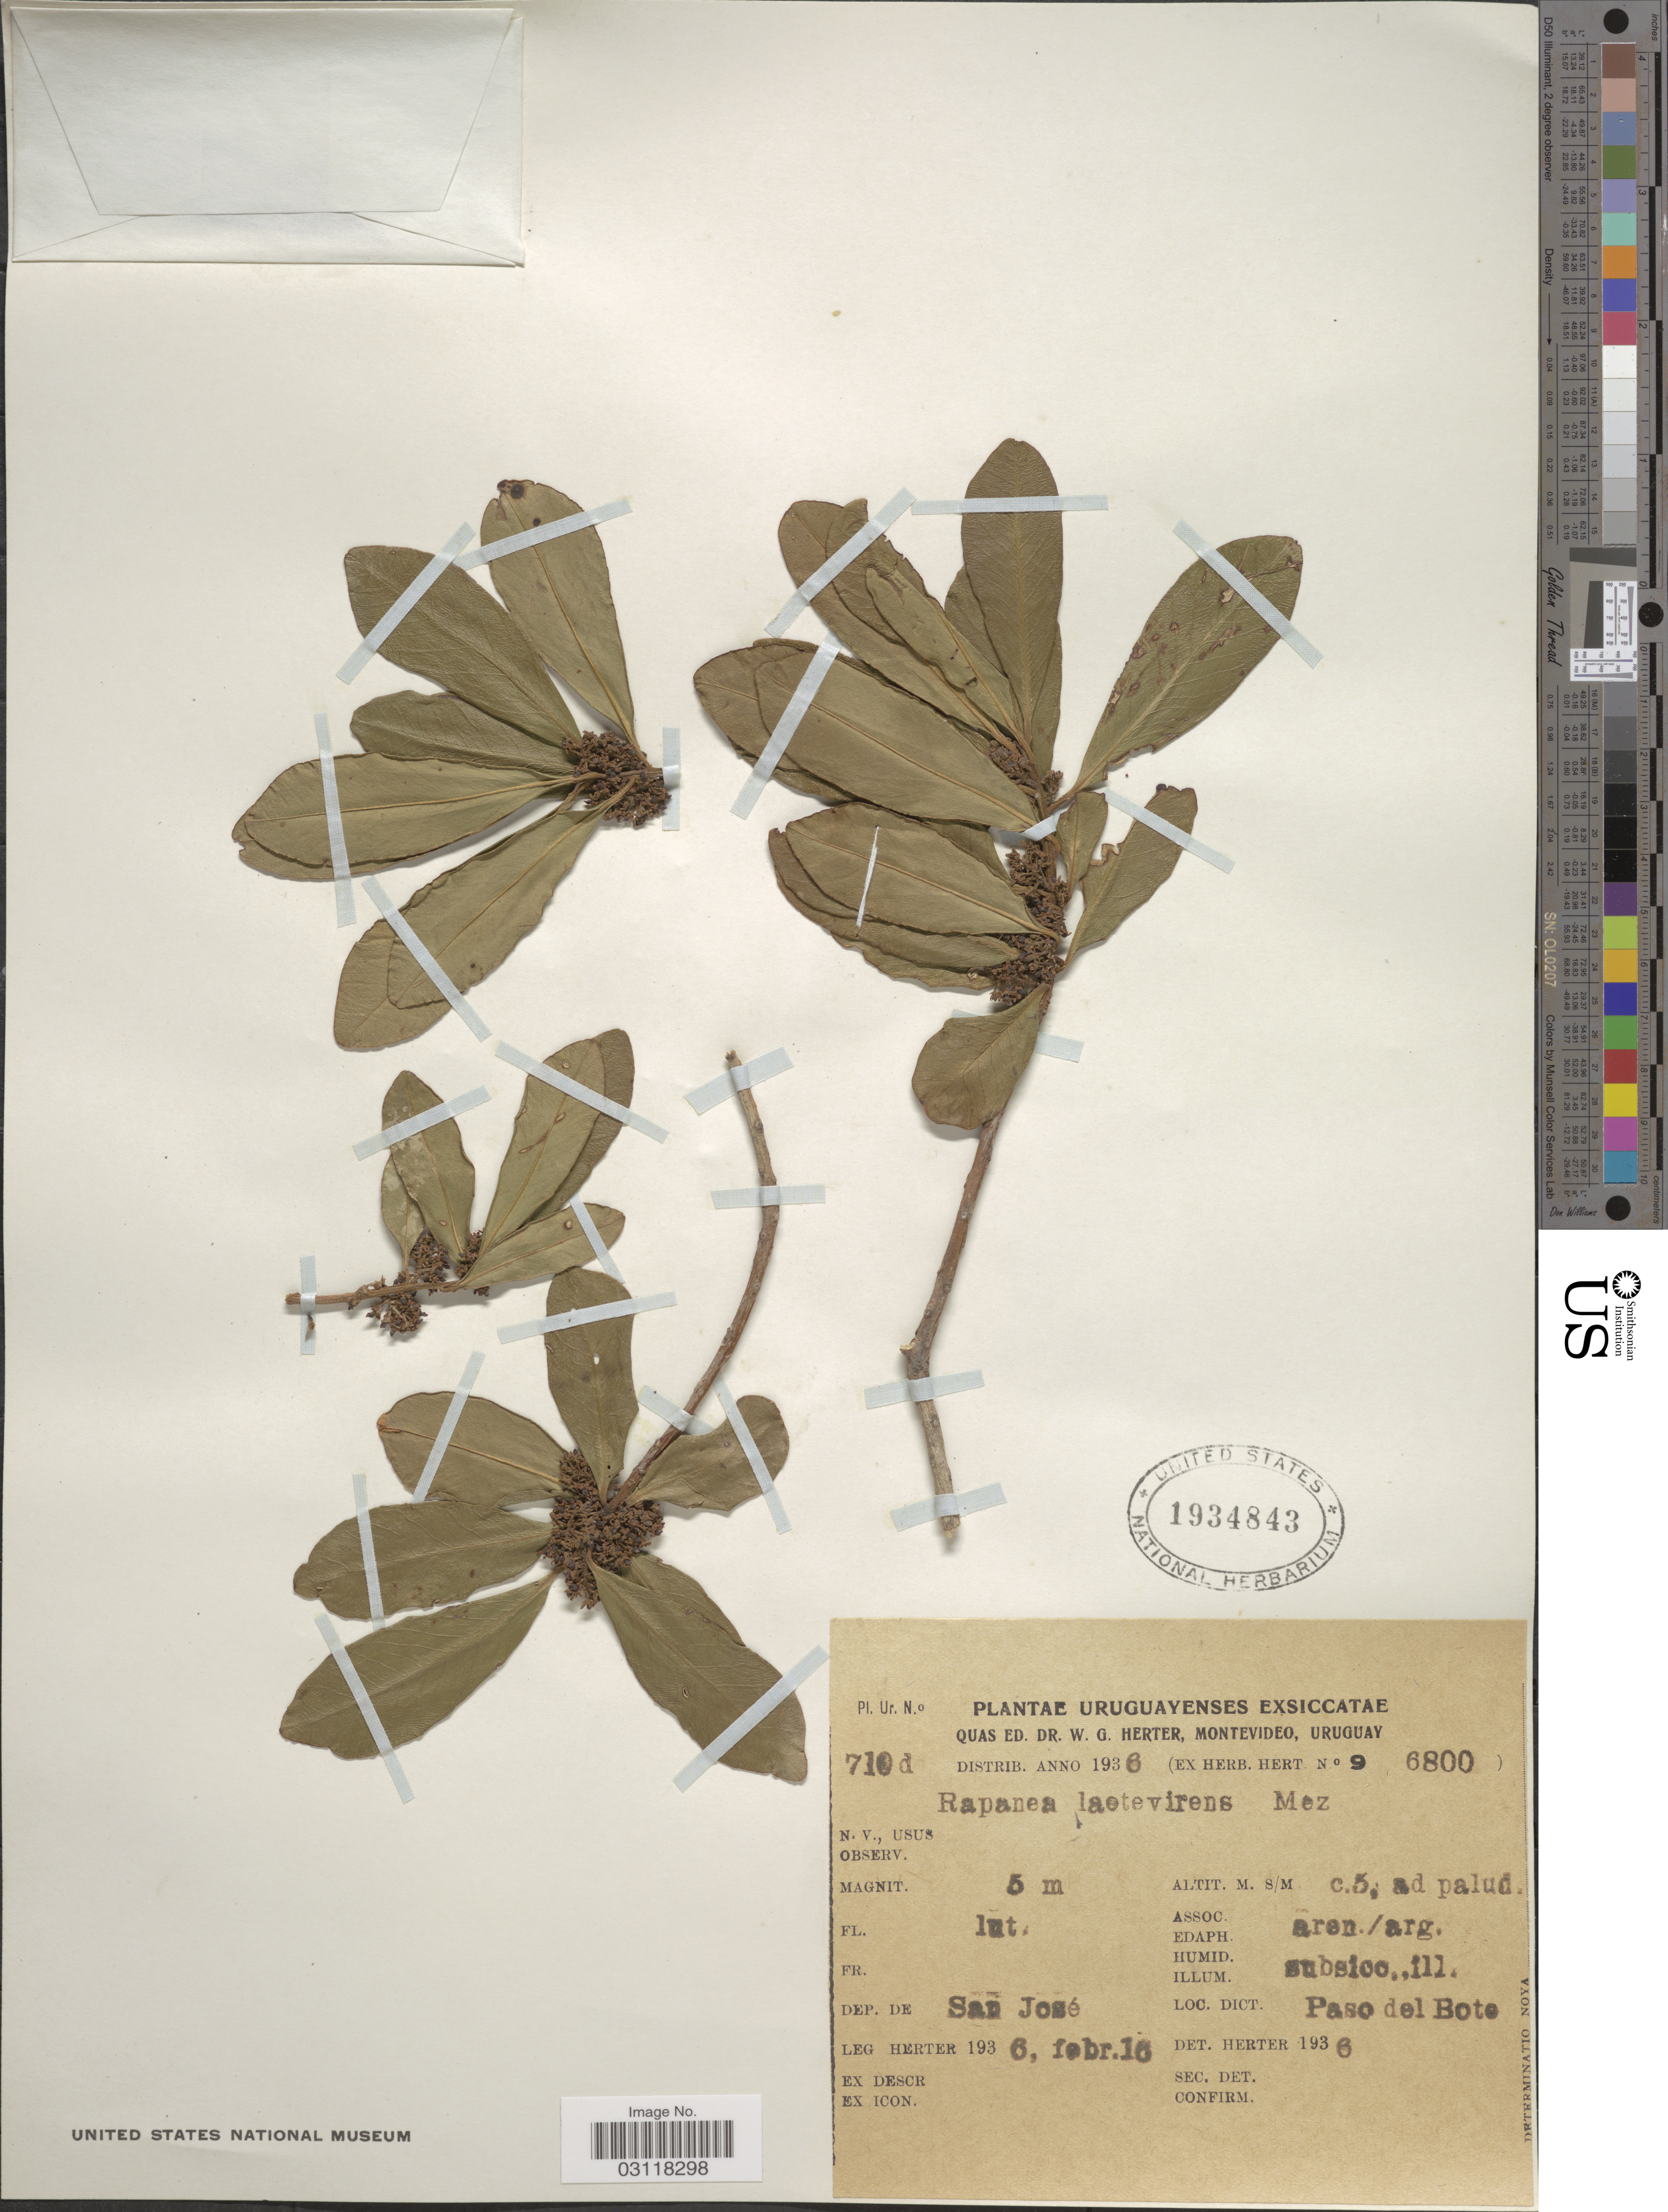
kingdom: Plantae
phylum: Tracheophyta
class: Magnoliopsida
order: Ericales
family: Primulaceae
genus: Rapanea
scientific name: Rapanea laetevirens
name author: Mez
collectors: W. G. Herter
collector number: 710d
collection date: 1936-02-16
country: Uruguay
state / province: San Jose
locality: Dep. de San José. dict. Paso del Bote.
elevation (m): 5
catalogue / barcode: US 1934843